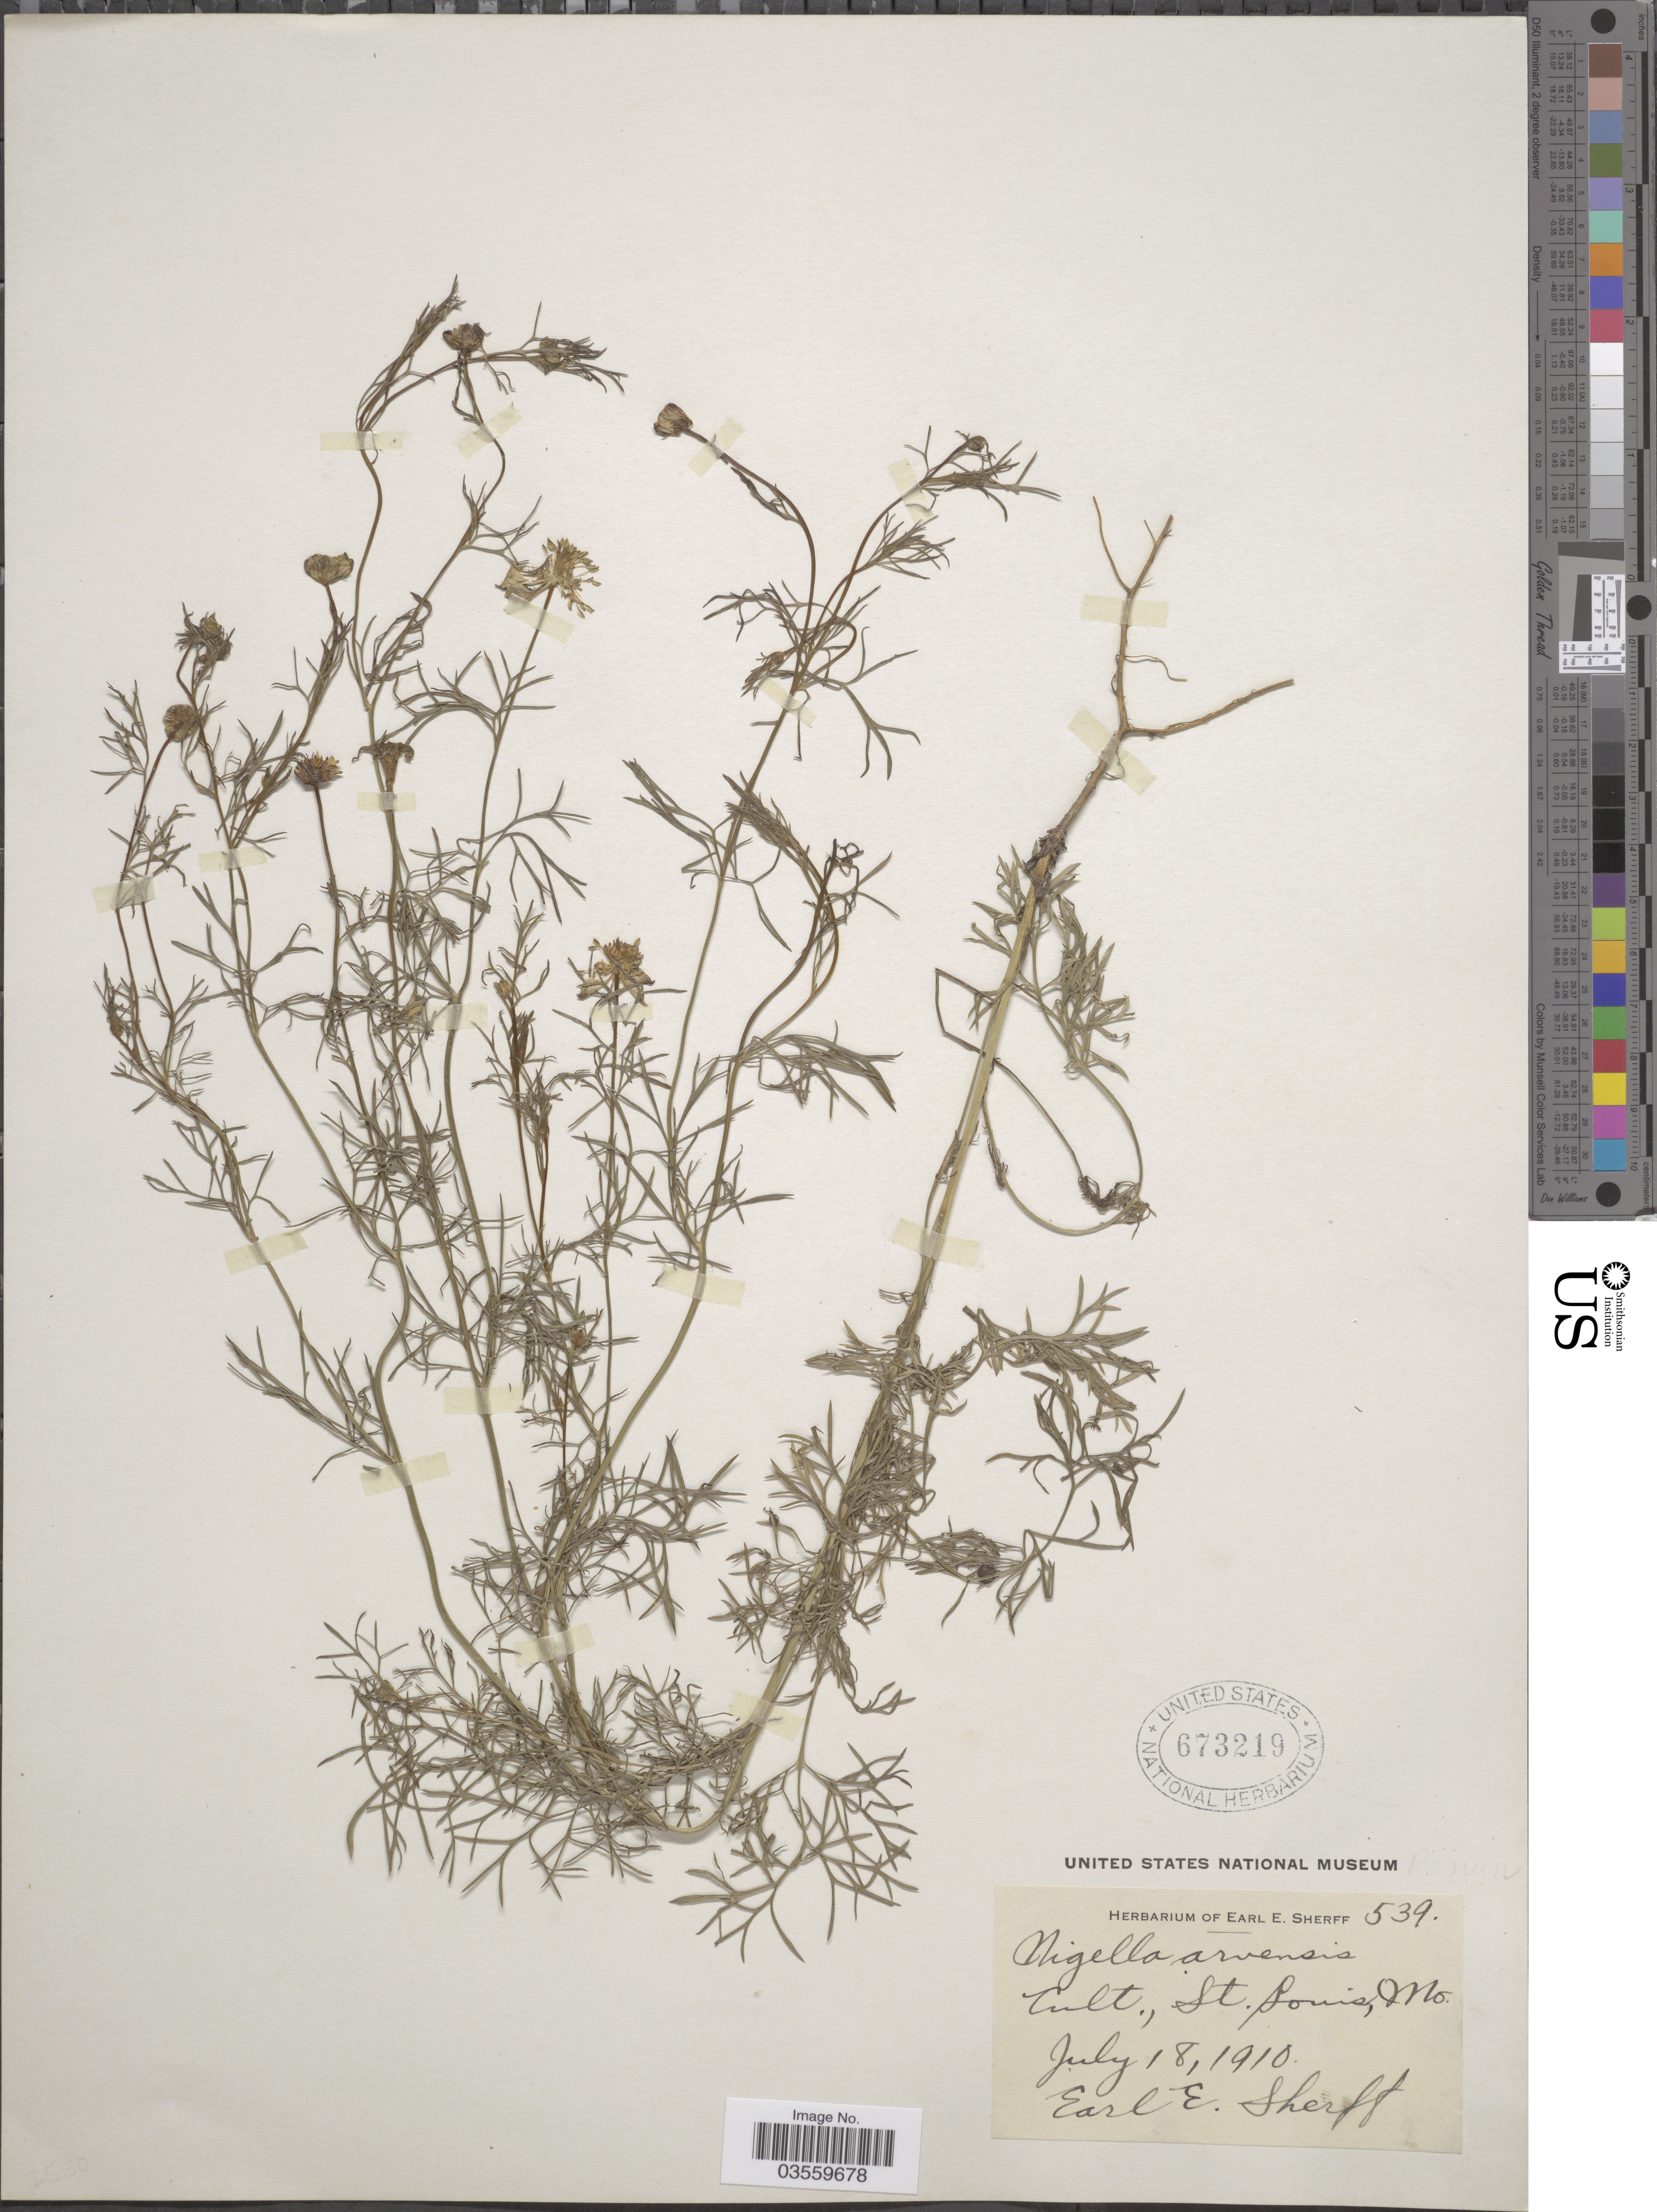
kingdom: Plantae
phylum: Tracheophyta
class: Magnoliopsida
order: Ranunculales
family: Ranunculaceae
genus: Nigella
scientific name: Nigella arvensis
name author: L.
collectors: E. E. Sherff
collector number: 539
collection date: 1910-07-18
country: United States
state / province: Missouri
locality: St. Louis.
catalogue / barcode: US 673219